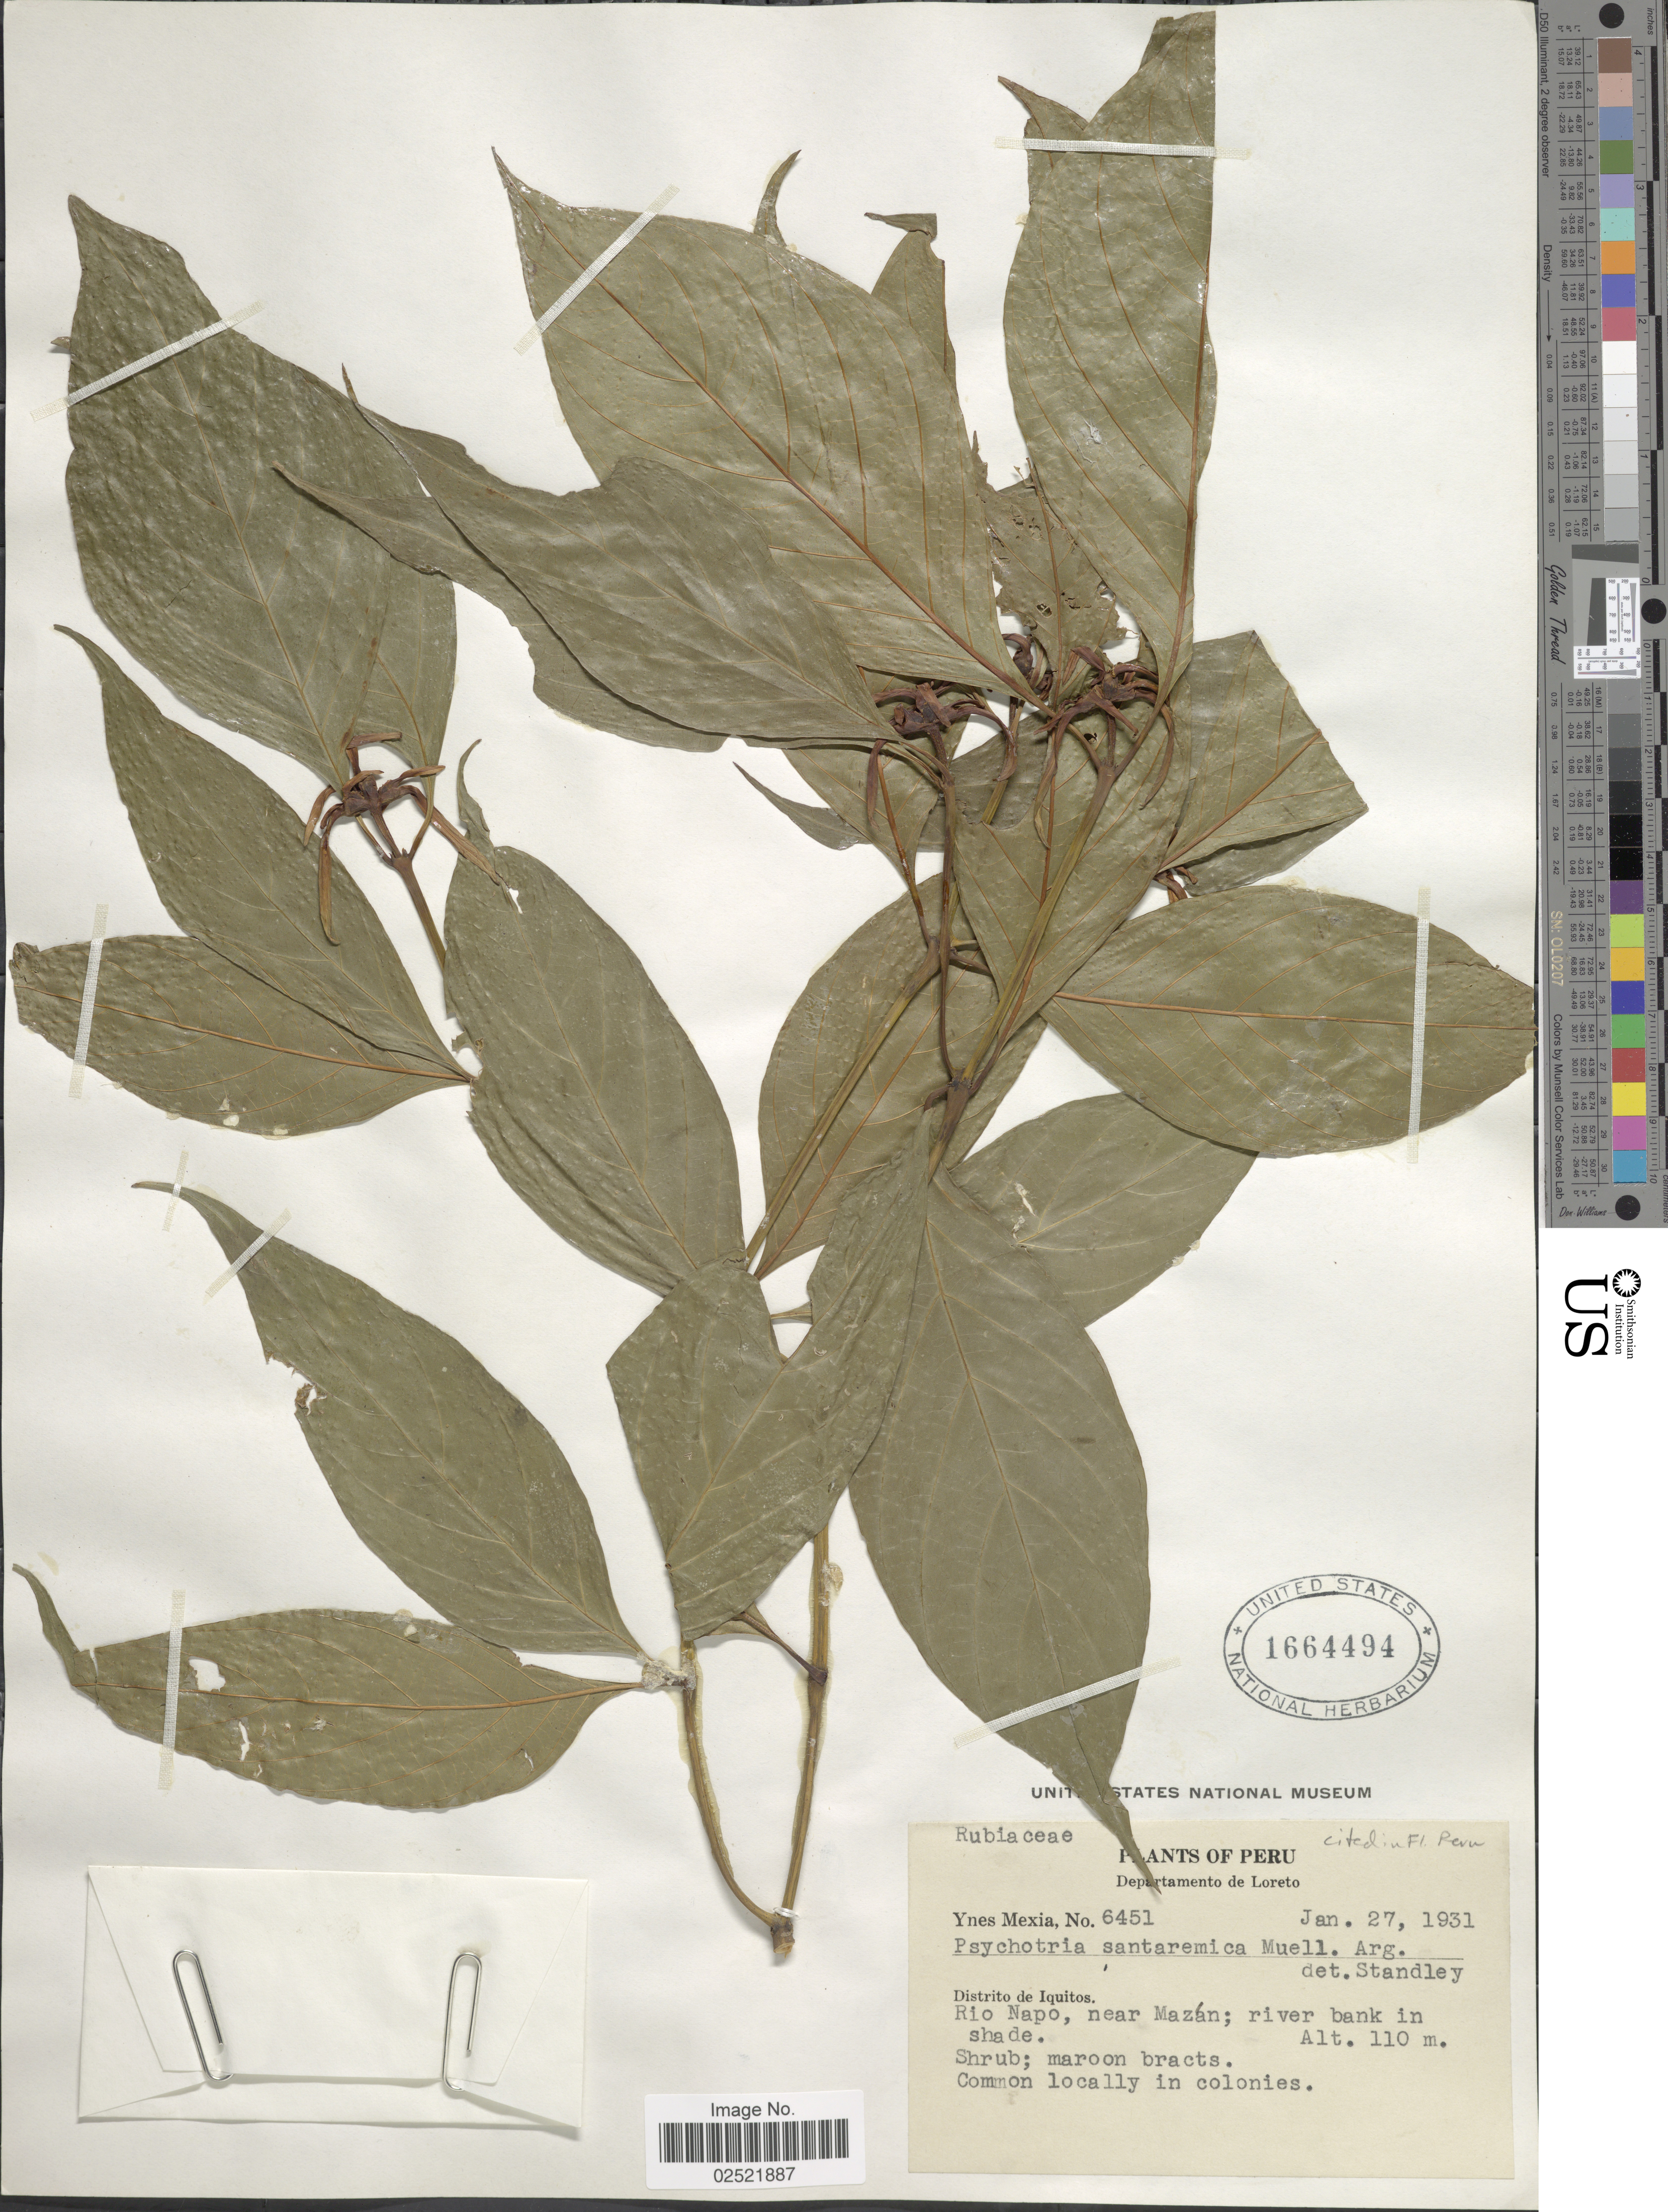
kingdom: Plantae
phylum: Tracheophyta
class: Magnoliopsida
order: Gentianales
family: Rubiaceae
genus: Psychotria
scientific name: Psychotria santaremica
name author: Müll. Arg.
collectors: Y. Mexia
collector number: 6451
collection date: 1931-01-27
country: Peru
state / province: Loreto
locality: Distrito de Iquitos, Rio Napo, near Mazan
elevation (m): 110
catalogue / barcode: US 1664494